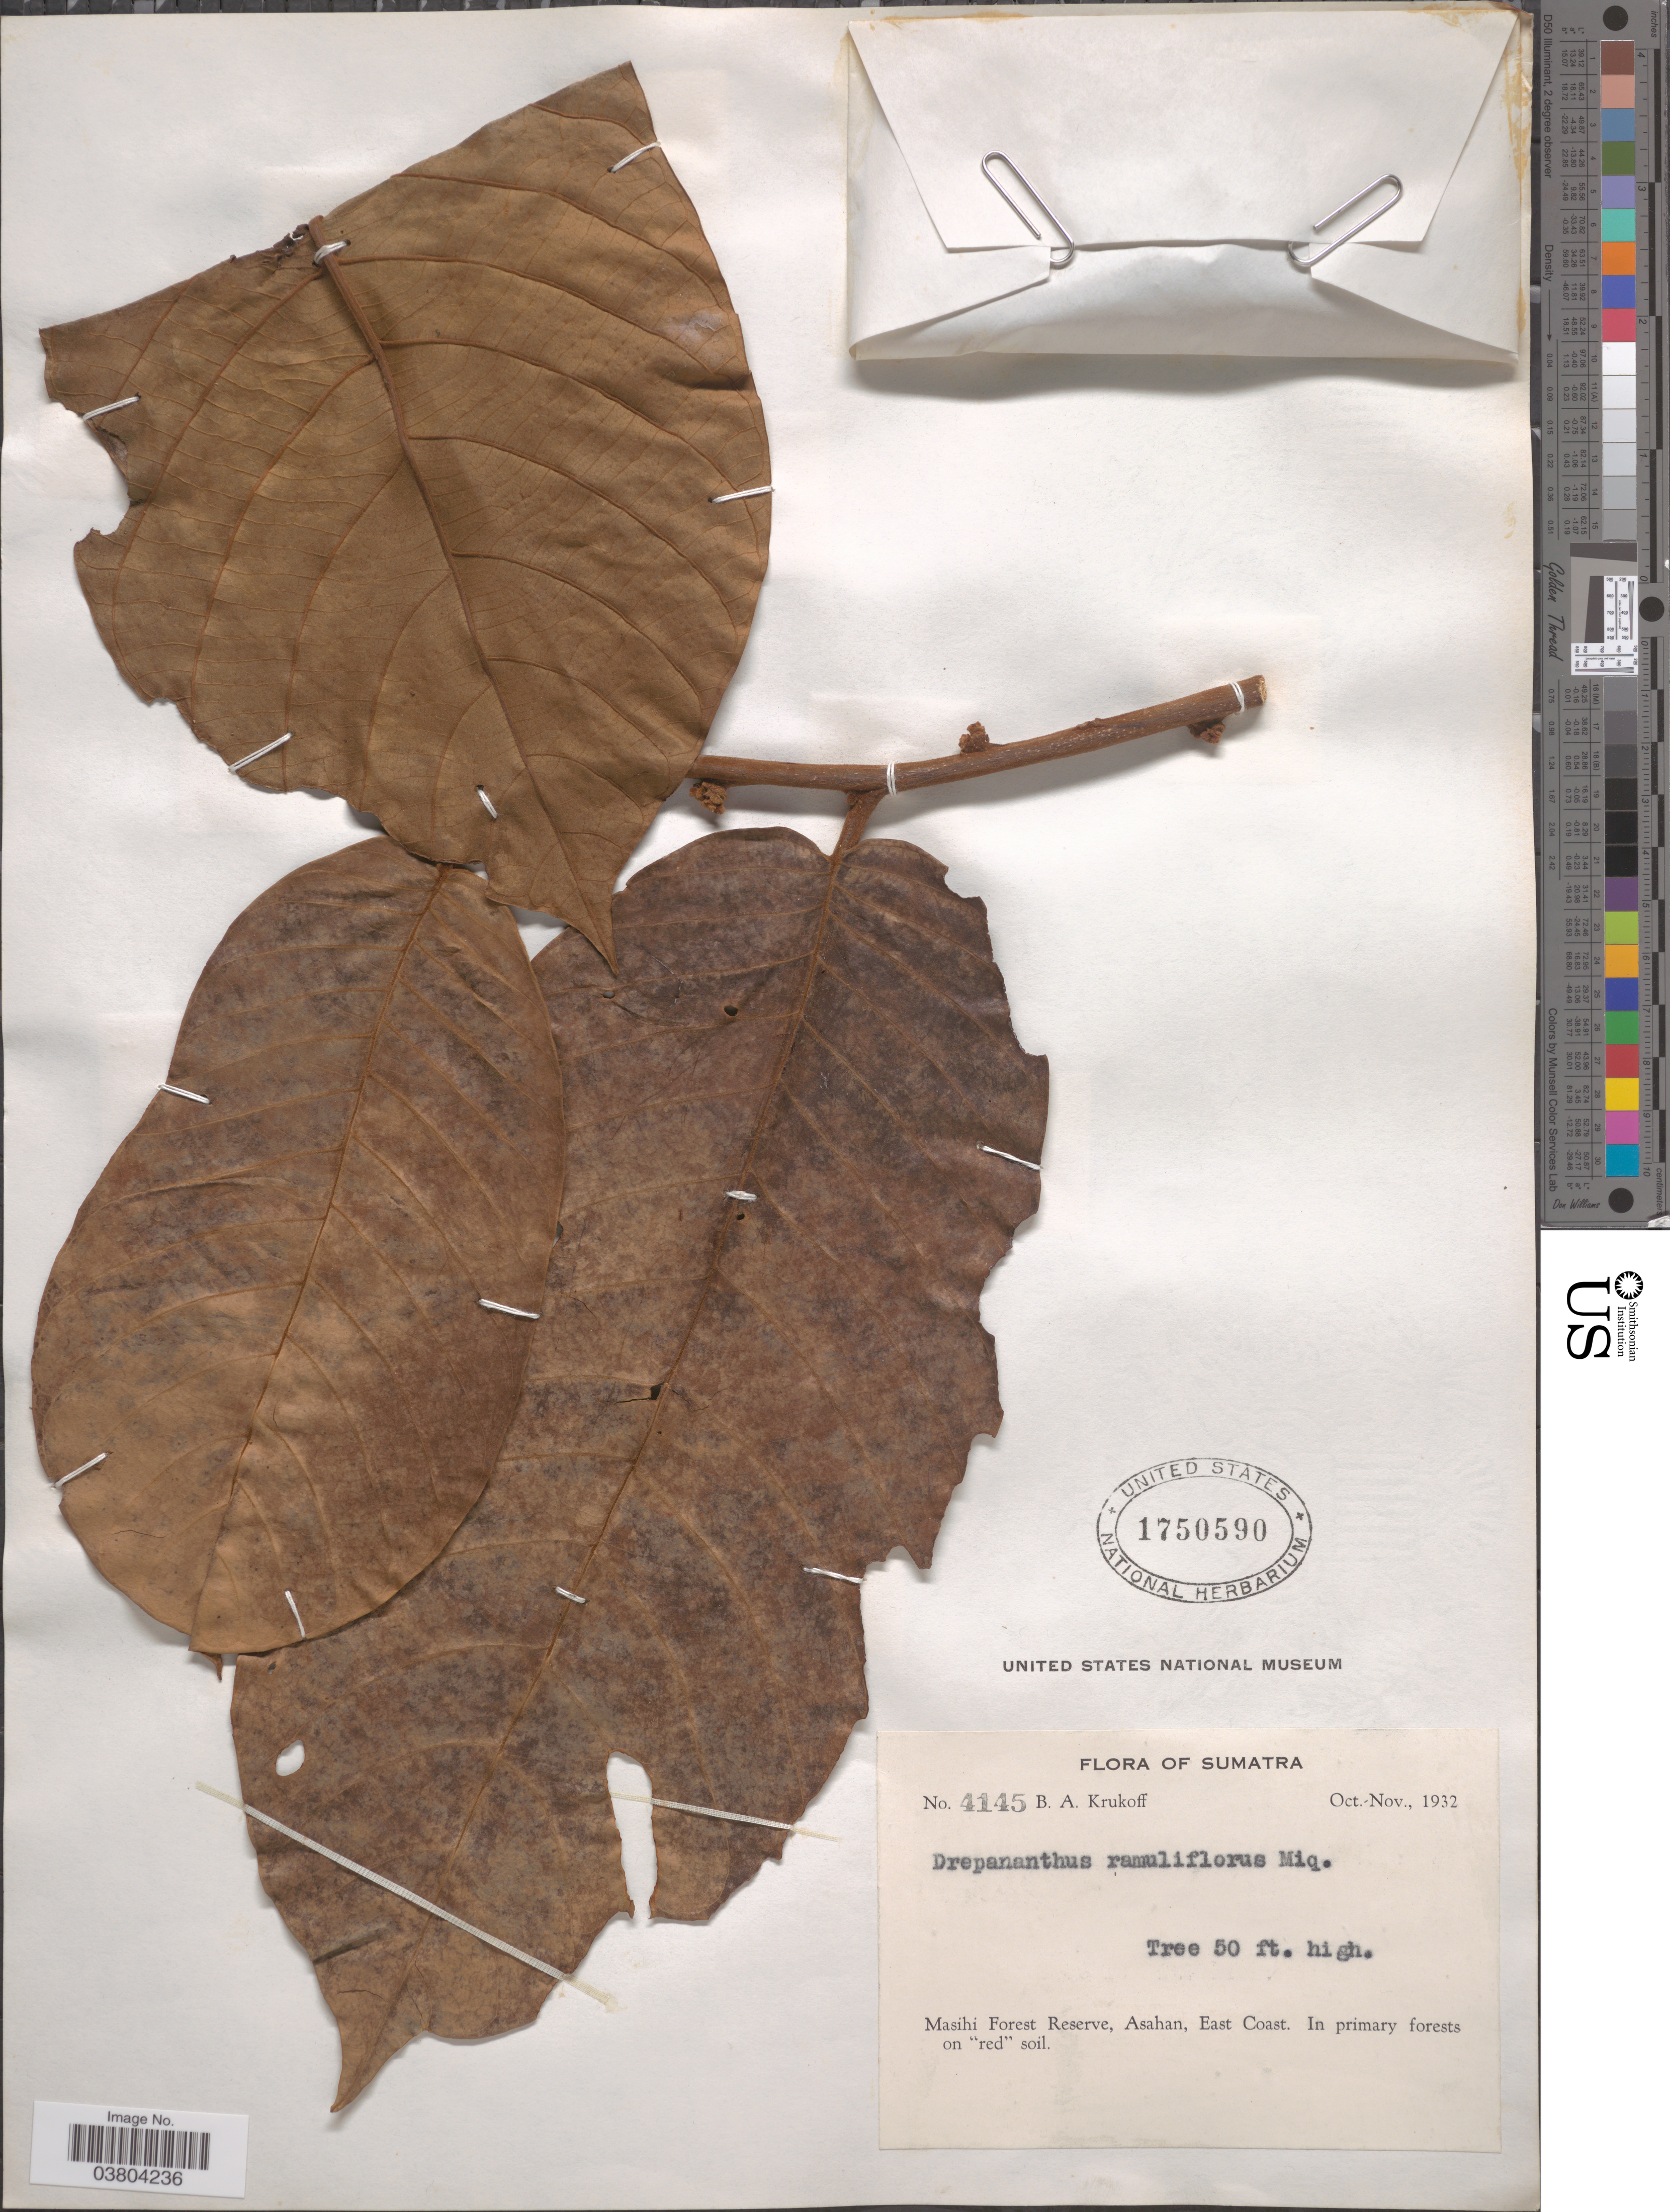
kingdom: Plantae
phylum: Tracheophyta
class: Magnoliopsida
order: Magnoliales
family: Annonaceae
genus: Drepananthus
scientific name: Drepananthus ramuliflorus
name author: Maingay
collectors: B. A. Krukoff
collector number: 4145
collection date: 1932-10/1932-11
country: Indonesia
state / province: Sumatra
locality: Masihi Forest Reserve, Asahan, East Coast.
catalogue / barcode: US 1750590